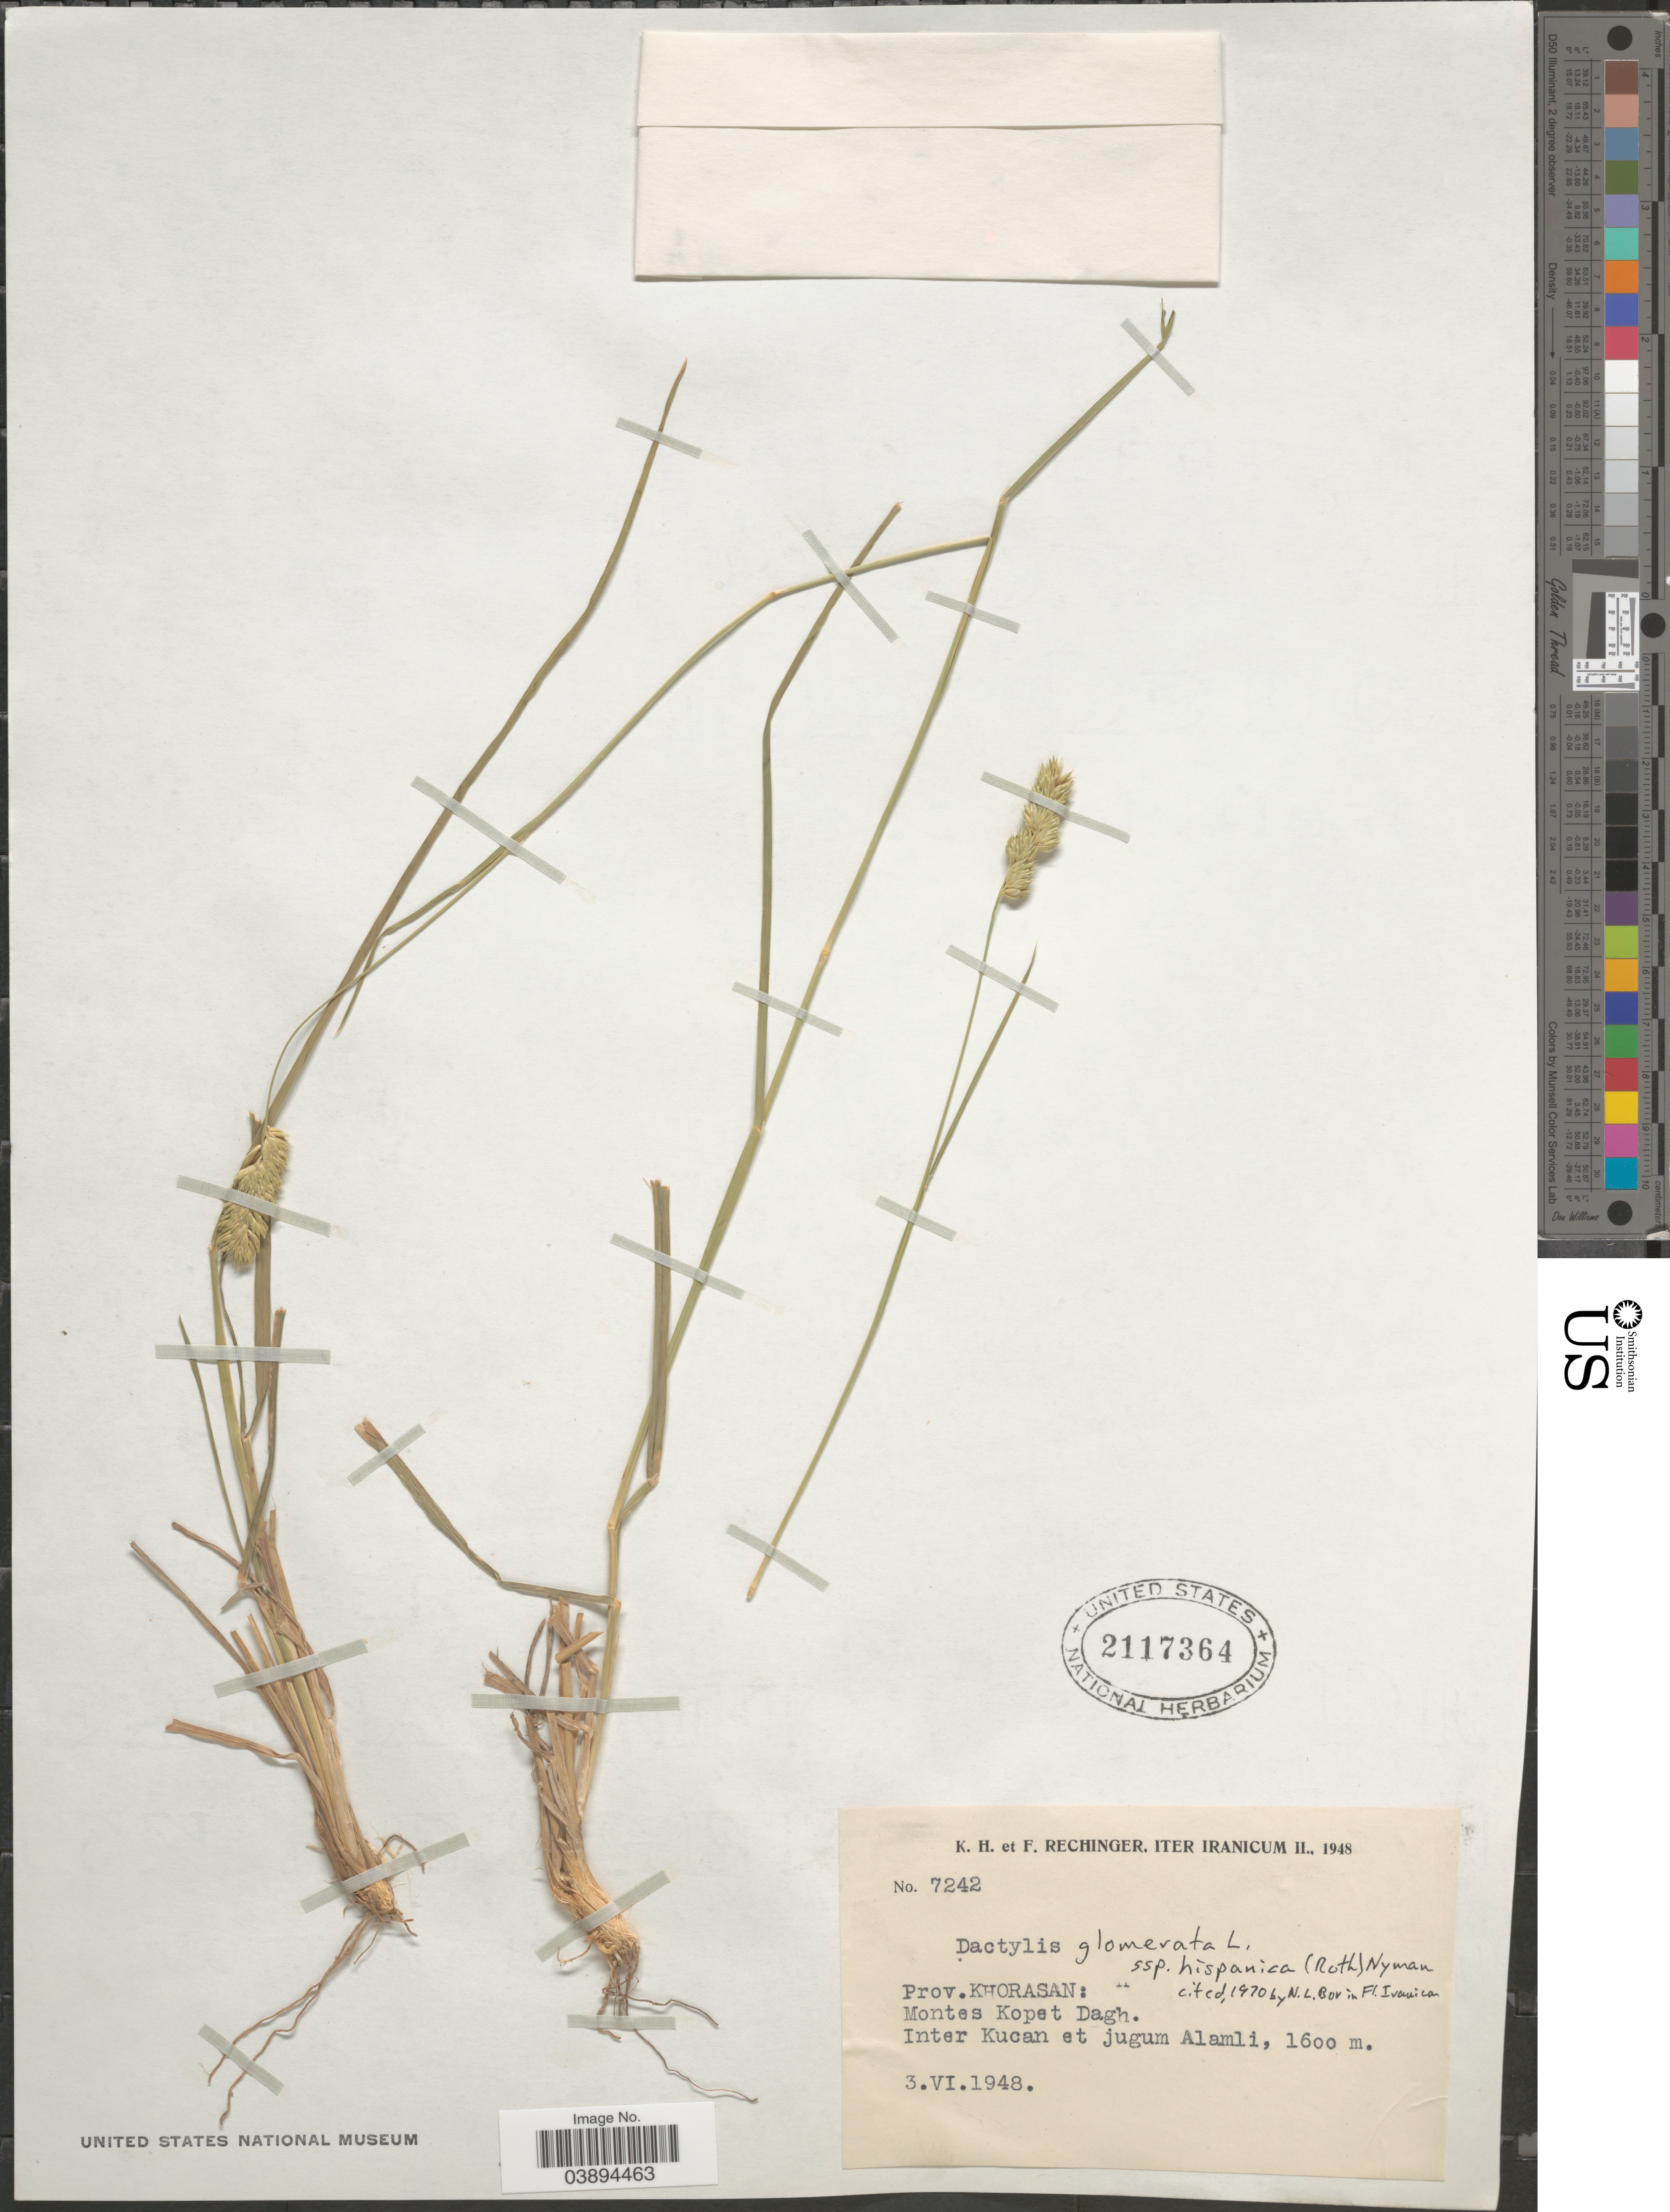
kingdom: Plantae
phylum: Tracheophyta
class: Liliopsida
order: Poales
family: Poaceae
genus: Dactylis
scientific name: Dactylis glomerata subsp. hispanica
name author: (Roth) Nyman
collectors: K. H. Rechinger & F. Rechinger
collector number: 7242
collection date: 1948-06-03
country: Iran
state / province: Khorasan [obsolete]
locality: Iter Iranicum II. Prov. Khorasan: Montes Kopet Dagh. Inter Kucan et jugum Alamli.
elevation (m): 1600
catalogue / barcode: US 2117364